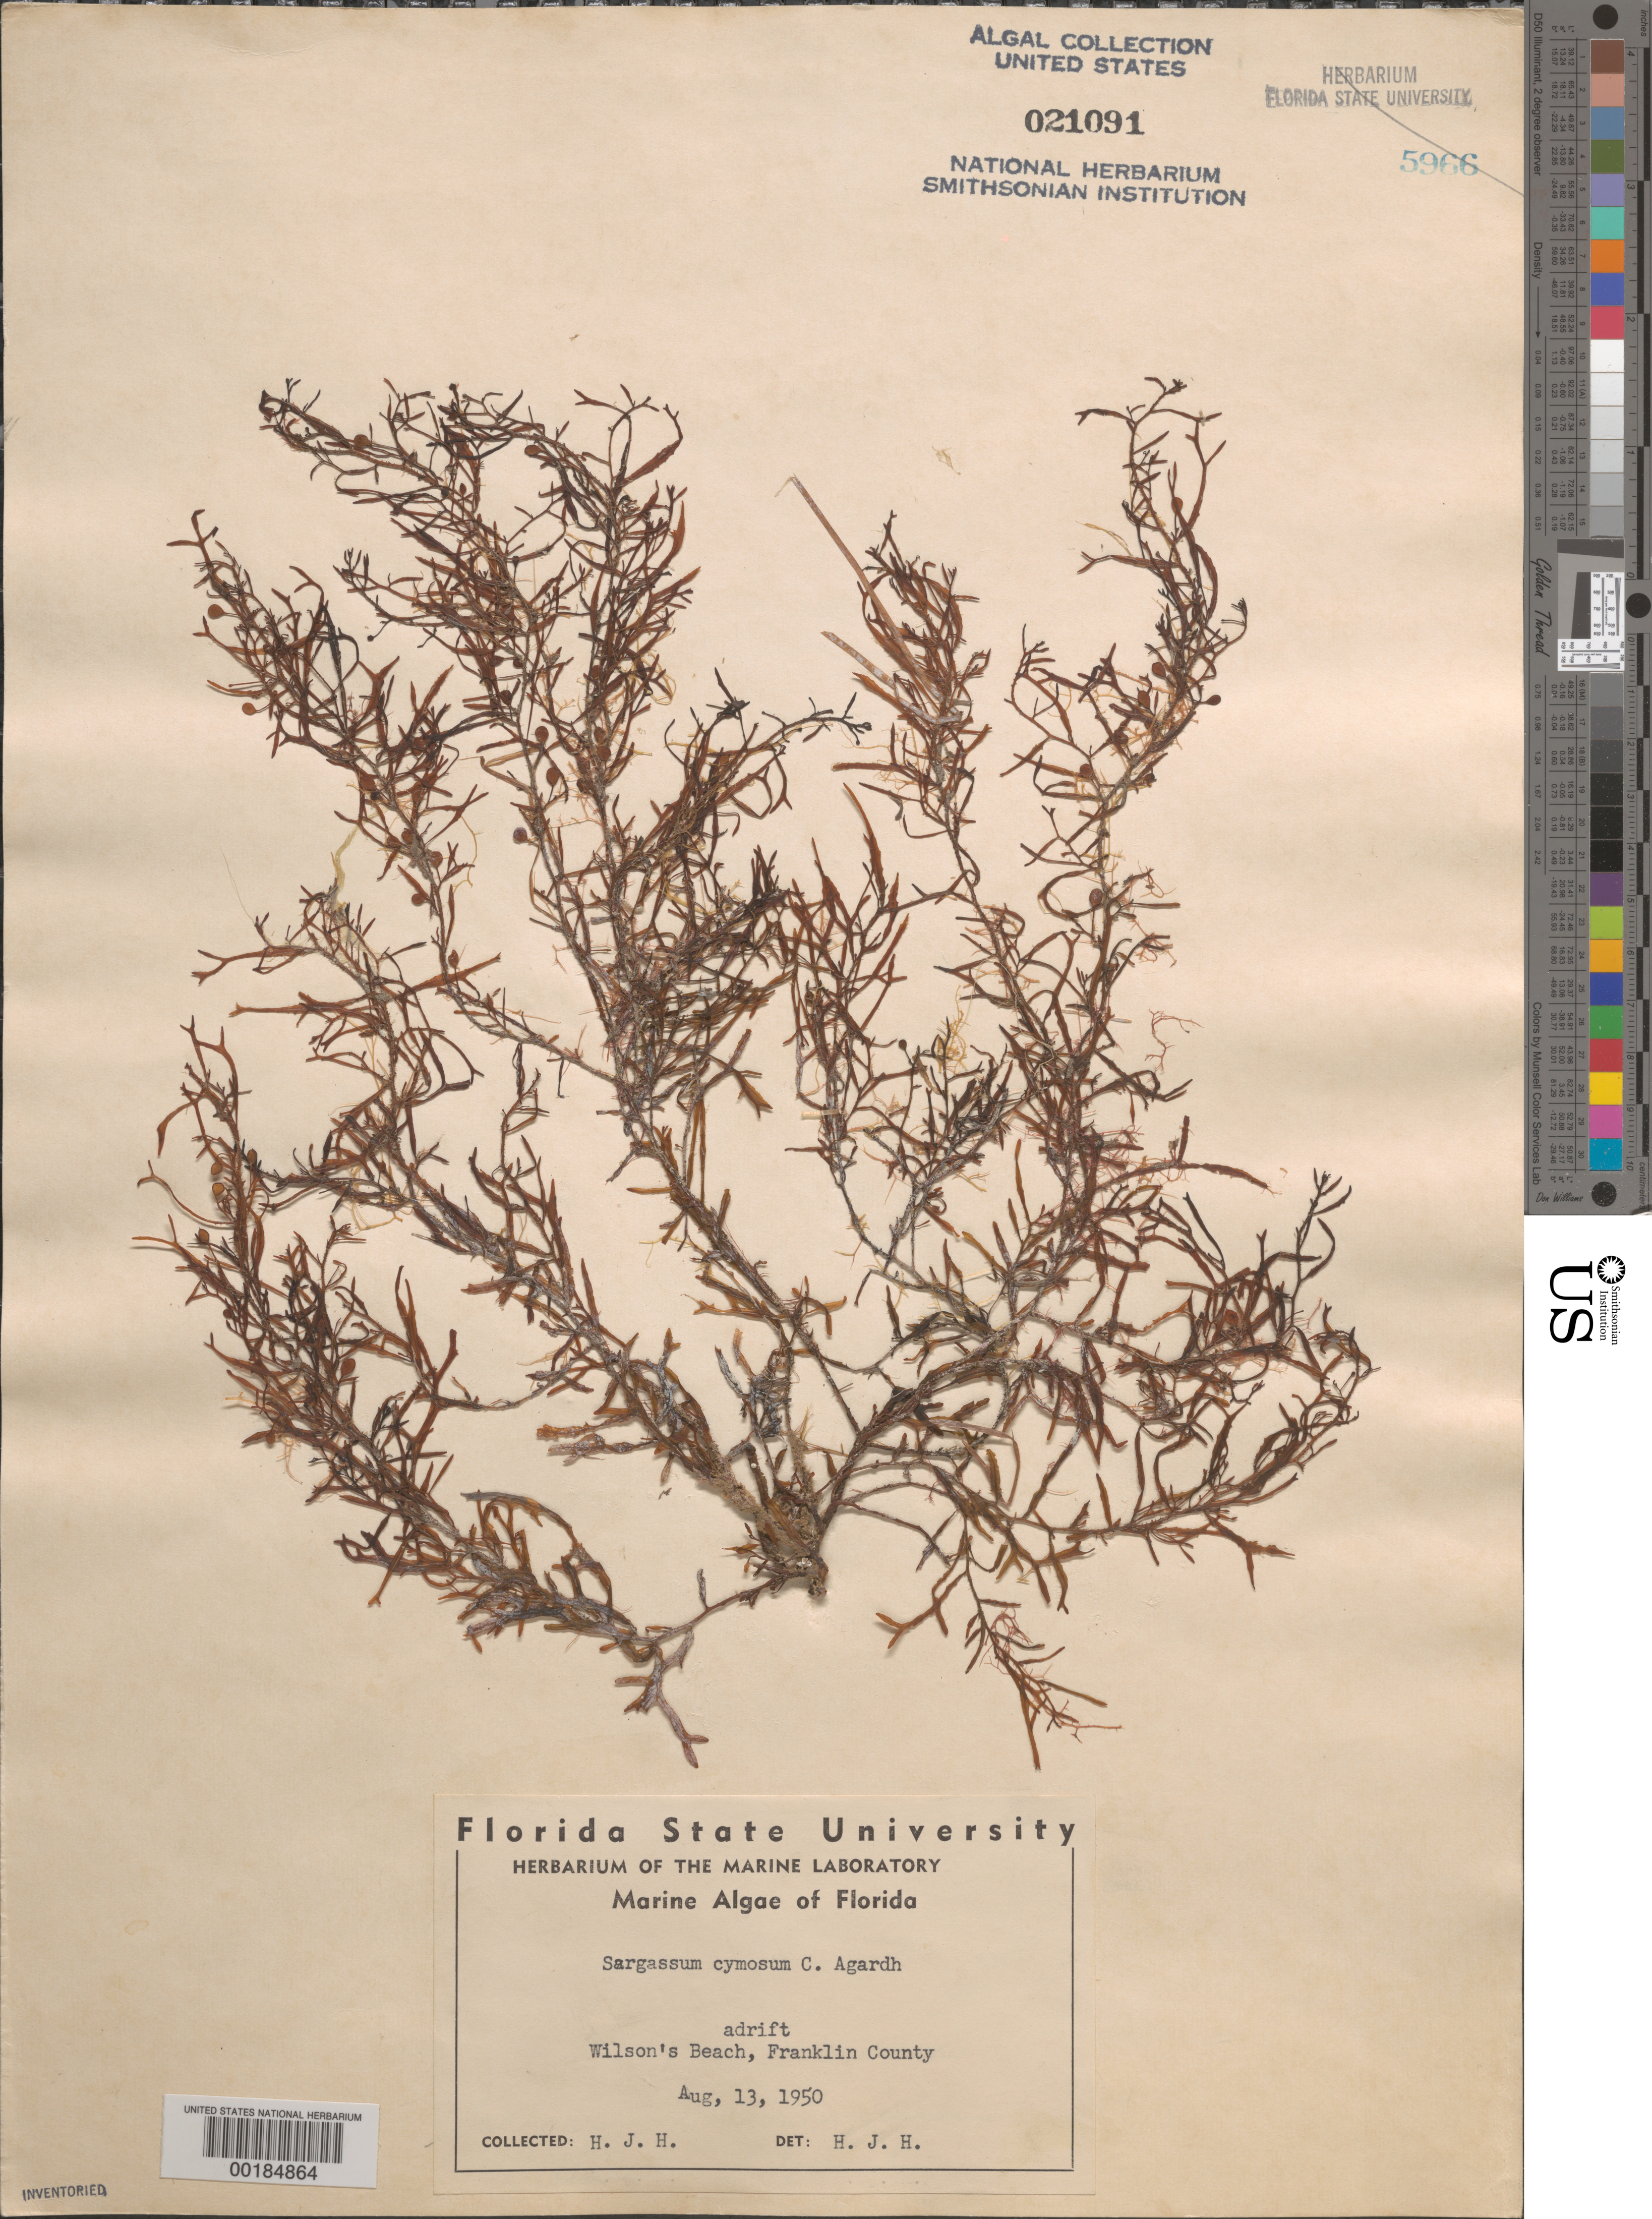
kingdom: Chromista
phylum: Ochrophyta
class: Phaeophyceae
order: Fucales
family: Sargassaceae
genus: Sargassum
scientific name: Sargassum cymosum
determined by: Humm, Harold J.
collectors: H. J. Humm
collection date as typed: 13 Aug 1950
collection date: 1950-08-13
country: United States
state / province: Florida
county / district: Franklin County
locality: Wilson's Beach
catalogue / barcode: US 21091